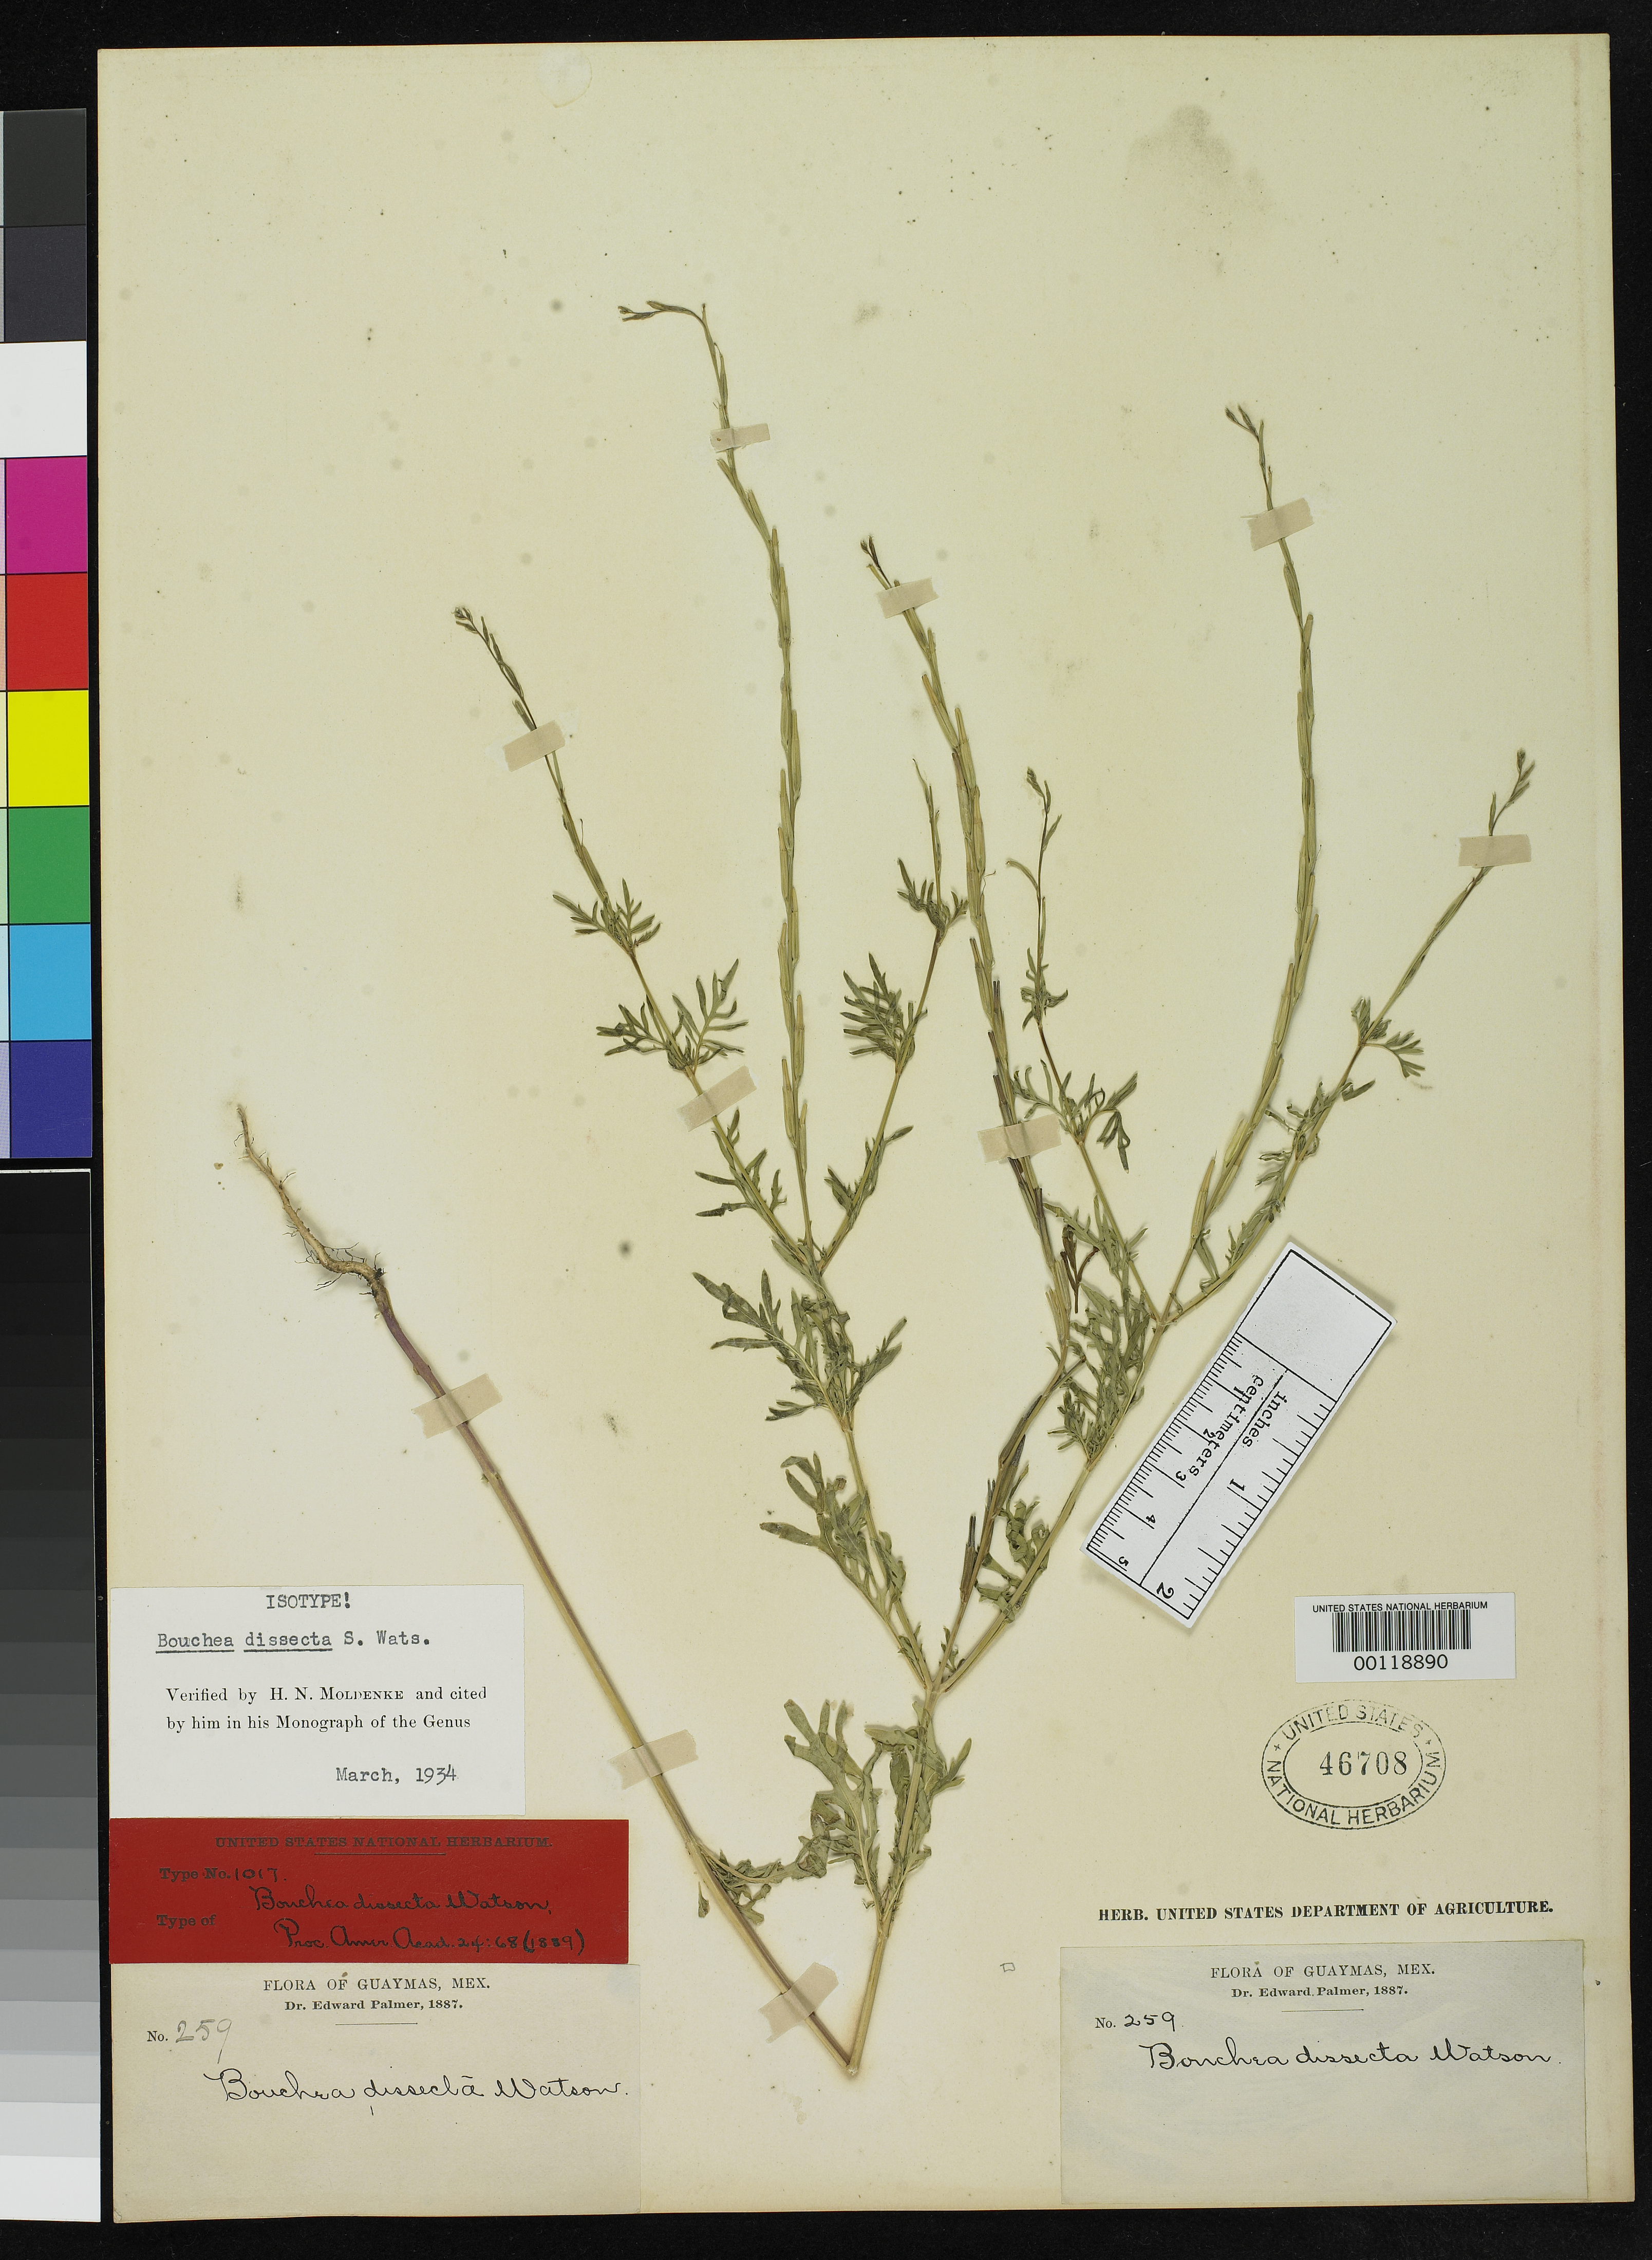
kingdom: Plantae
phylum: Tracheophyta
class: Magnoliopsida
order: Lamiales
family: Verbenaceae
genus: Bouchea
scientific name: Bouchea dissecta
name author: S. Watson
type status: Type Collection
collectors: E. Palmer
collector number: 259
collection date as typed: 1887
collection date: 1887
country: Mexico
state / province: Sonora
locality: Guaymas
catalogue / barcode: US 46708